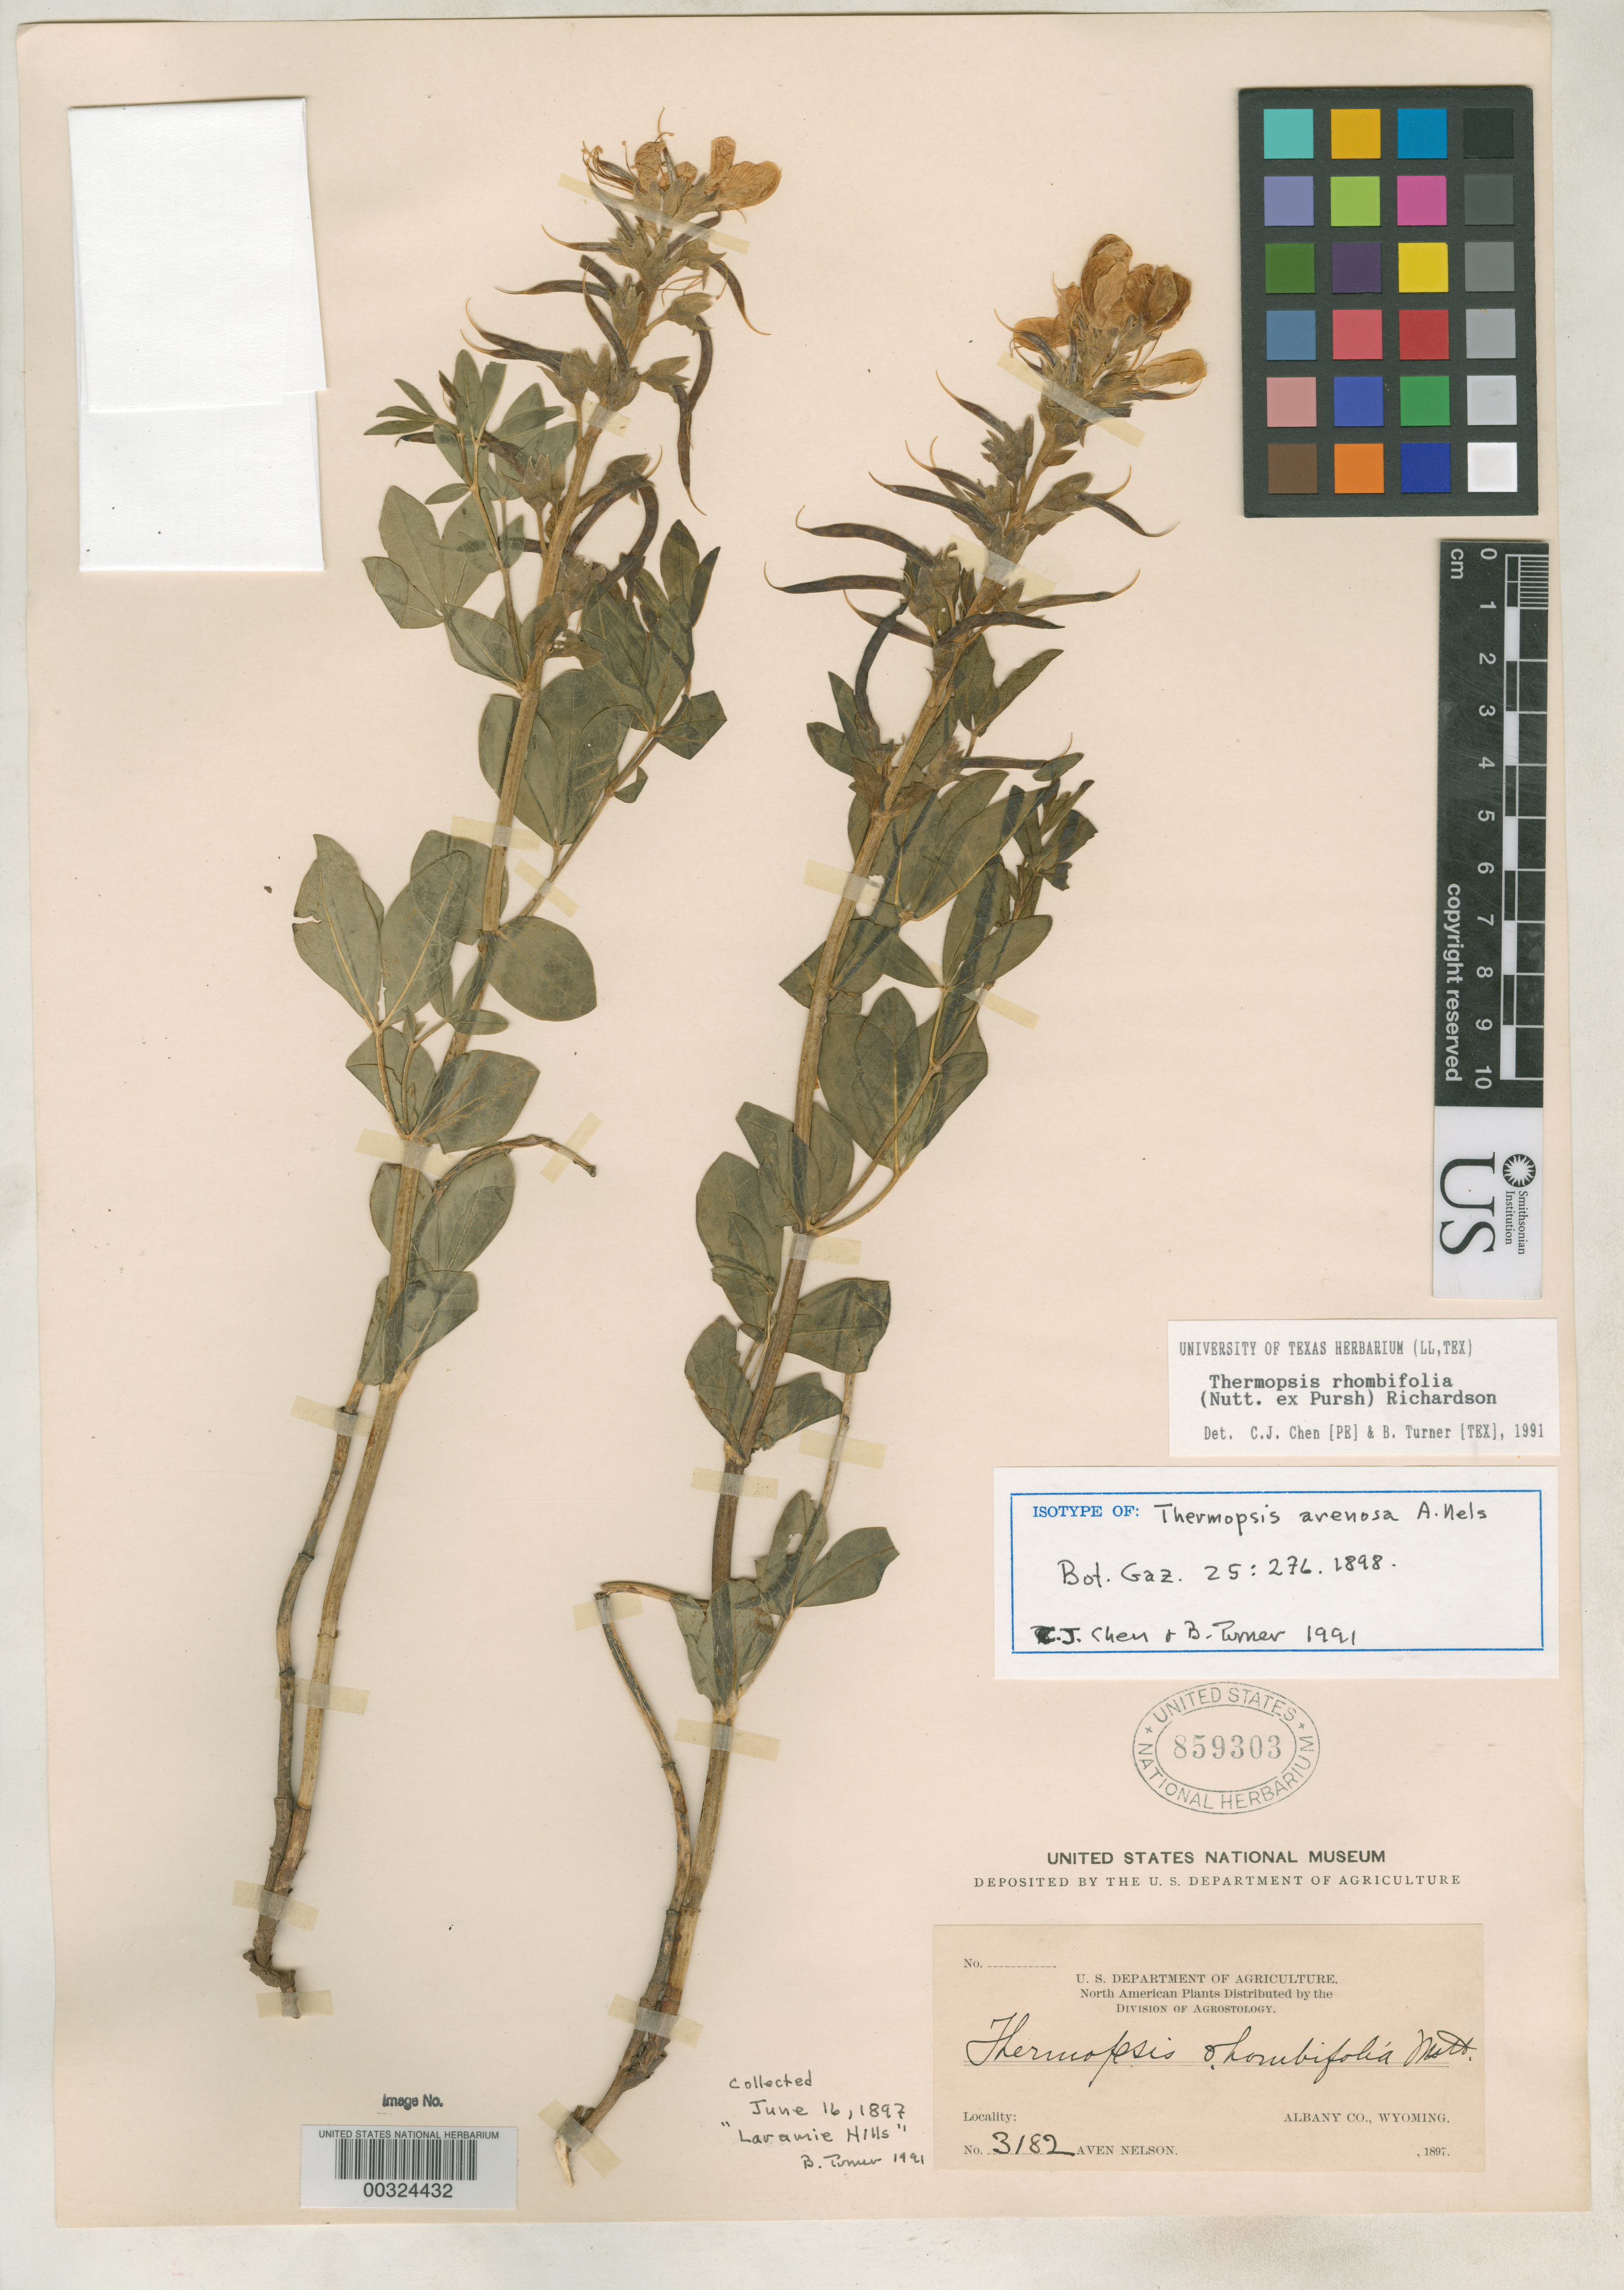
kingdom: Plantae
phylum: Tracheophyta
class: Magnoliopsida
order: Fabales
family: Fabaceae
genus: Thermopsis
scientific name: Thermopsis arenosa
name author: A. Nelson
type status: Isotype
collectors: A. Nelson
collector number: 3182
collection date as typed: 16 Jun 1897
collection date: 1897-06-16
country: United States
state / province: Wyoming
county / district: Albany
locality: Laramie Hills.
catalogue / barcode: US 859303